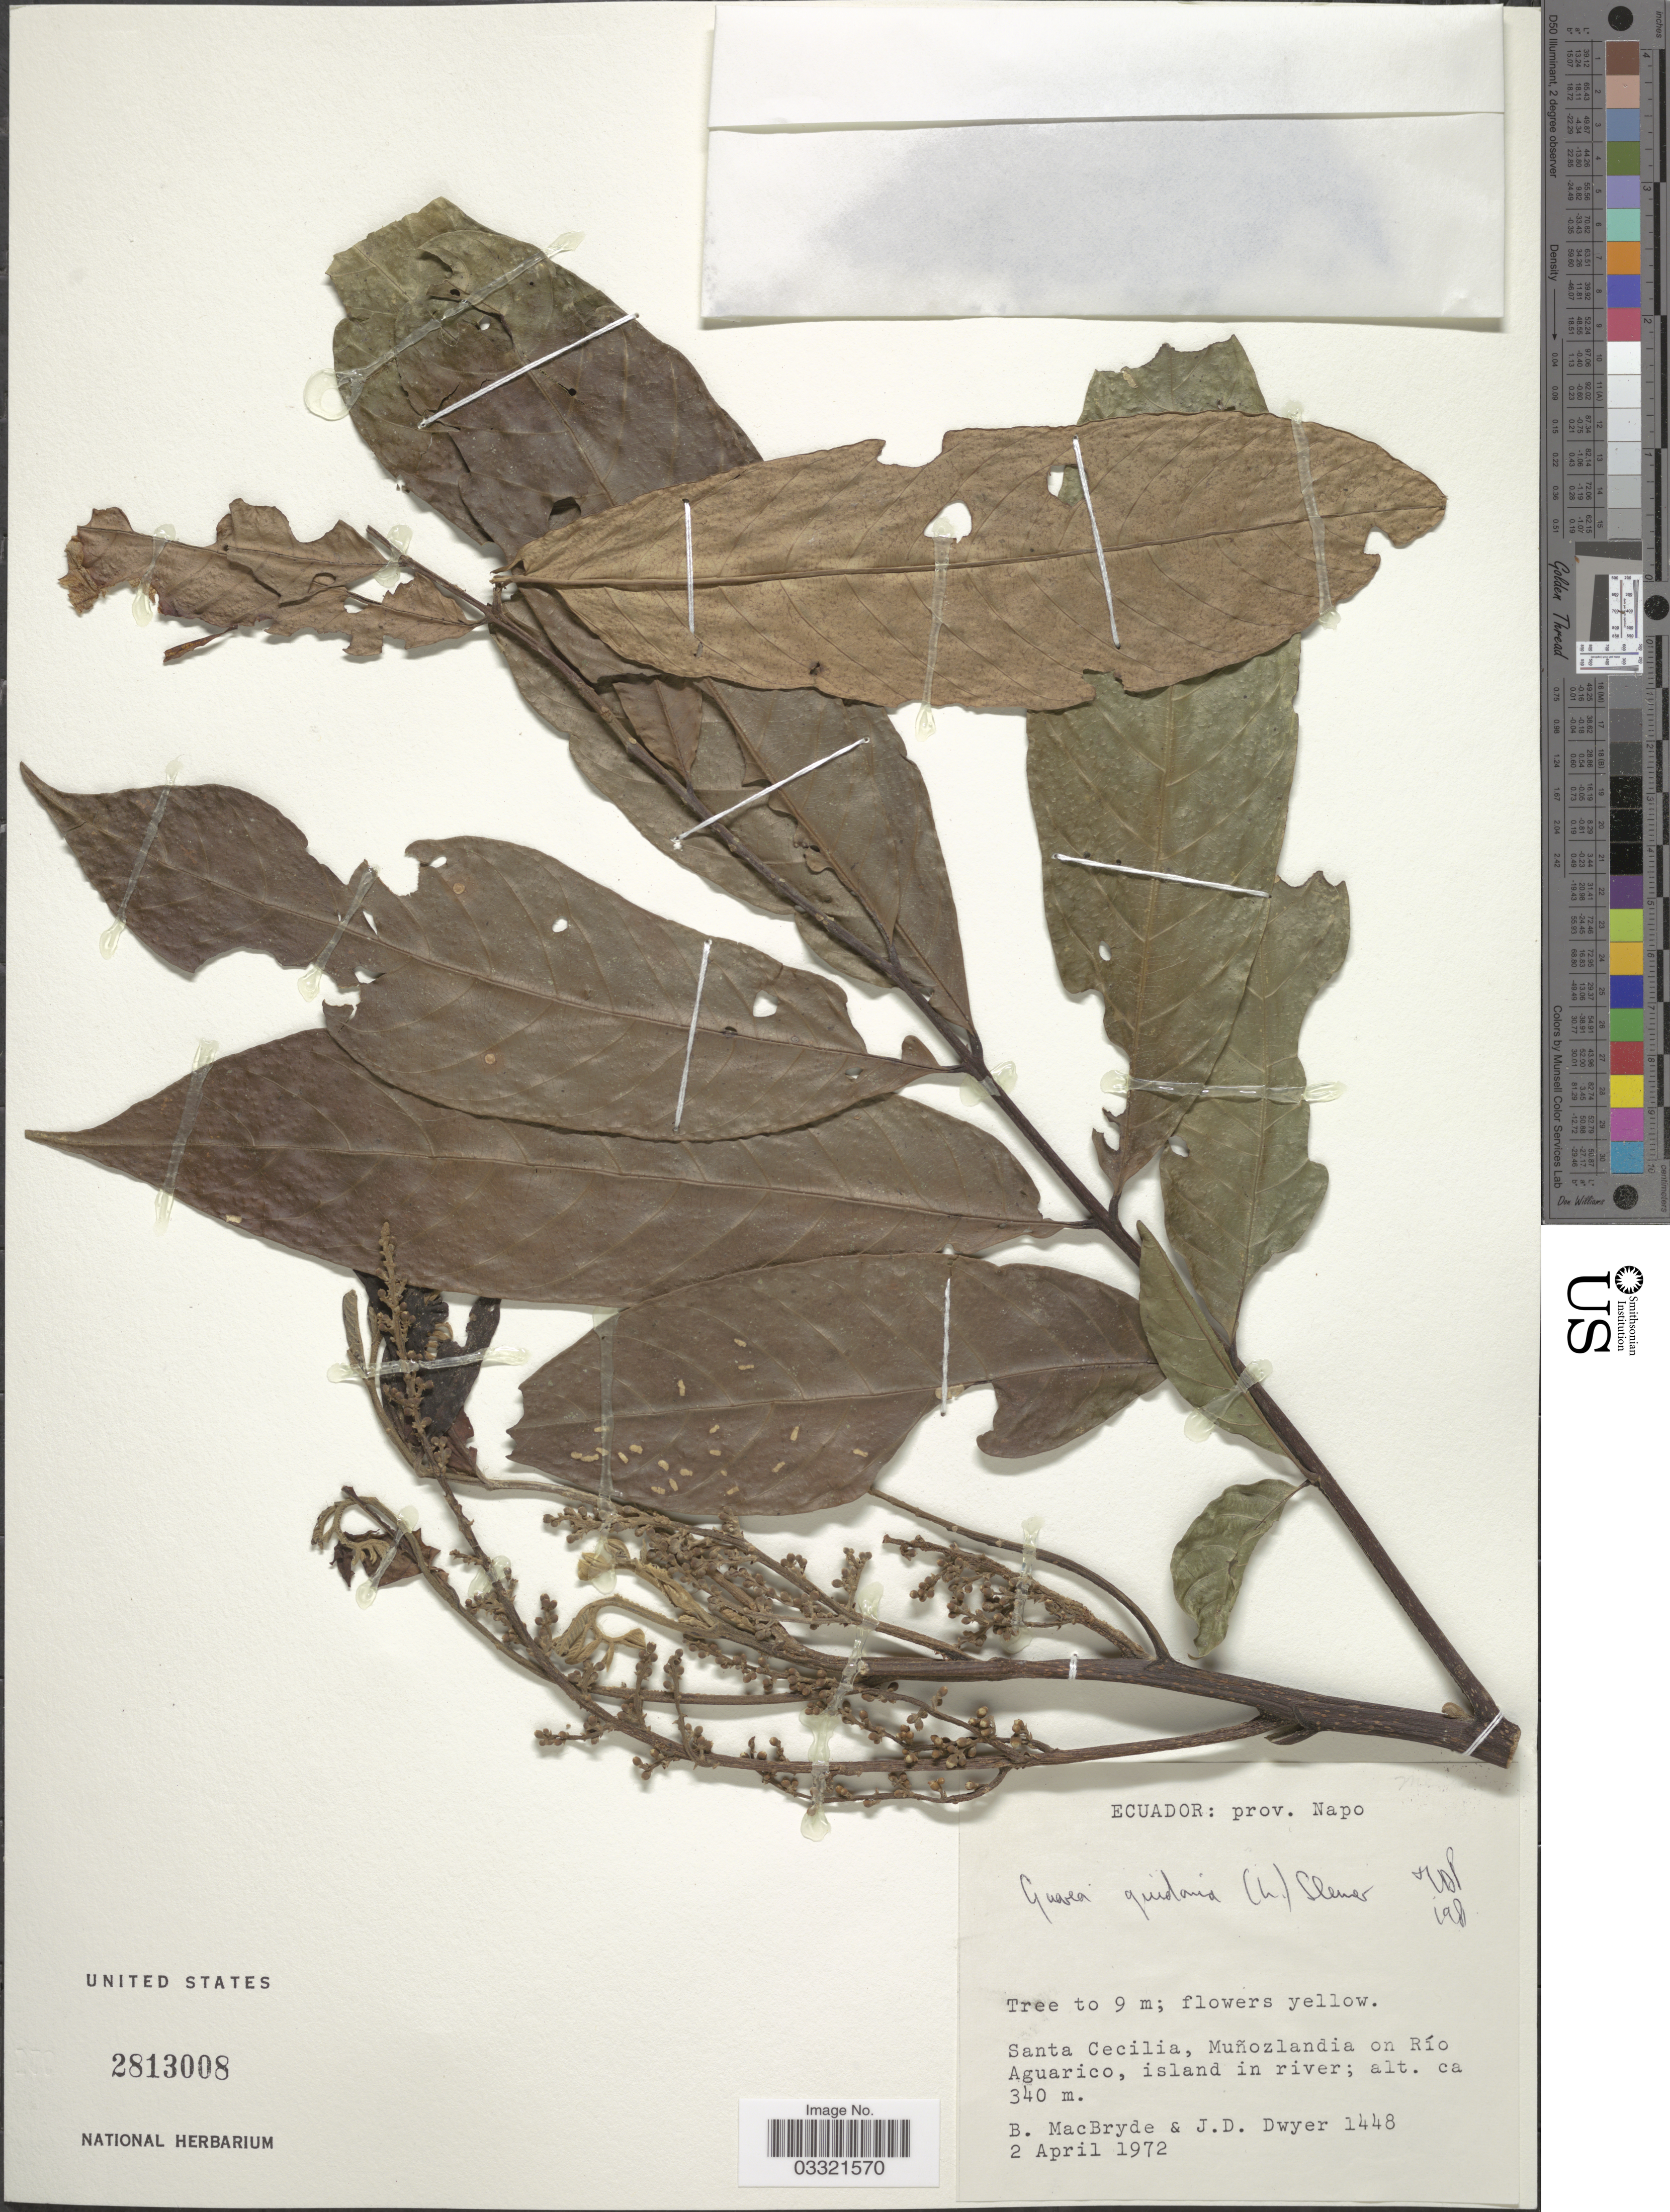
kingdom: Plantae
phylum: Tracheophyta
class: Magnoliopsida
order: Sapindales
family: Meliaceae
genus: Guarea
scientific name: Guarea guidonia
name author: (L.) Sleumer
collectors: B. MacBryde & J. D. Dwyer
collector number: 1448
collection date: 1972-04-02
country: Ecuador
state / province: Napo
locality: Santa Cecilia, Muñozlandia on Río Aguarico, island in river.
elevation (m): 340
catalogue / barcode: US 2813008